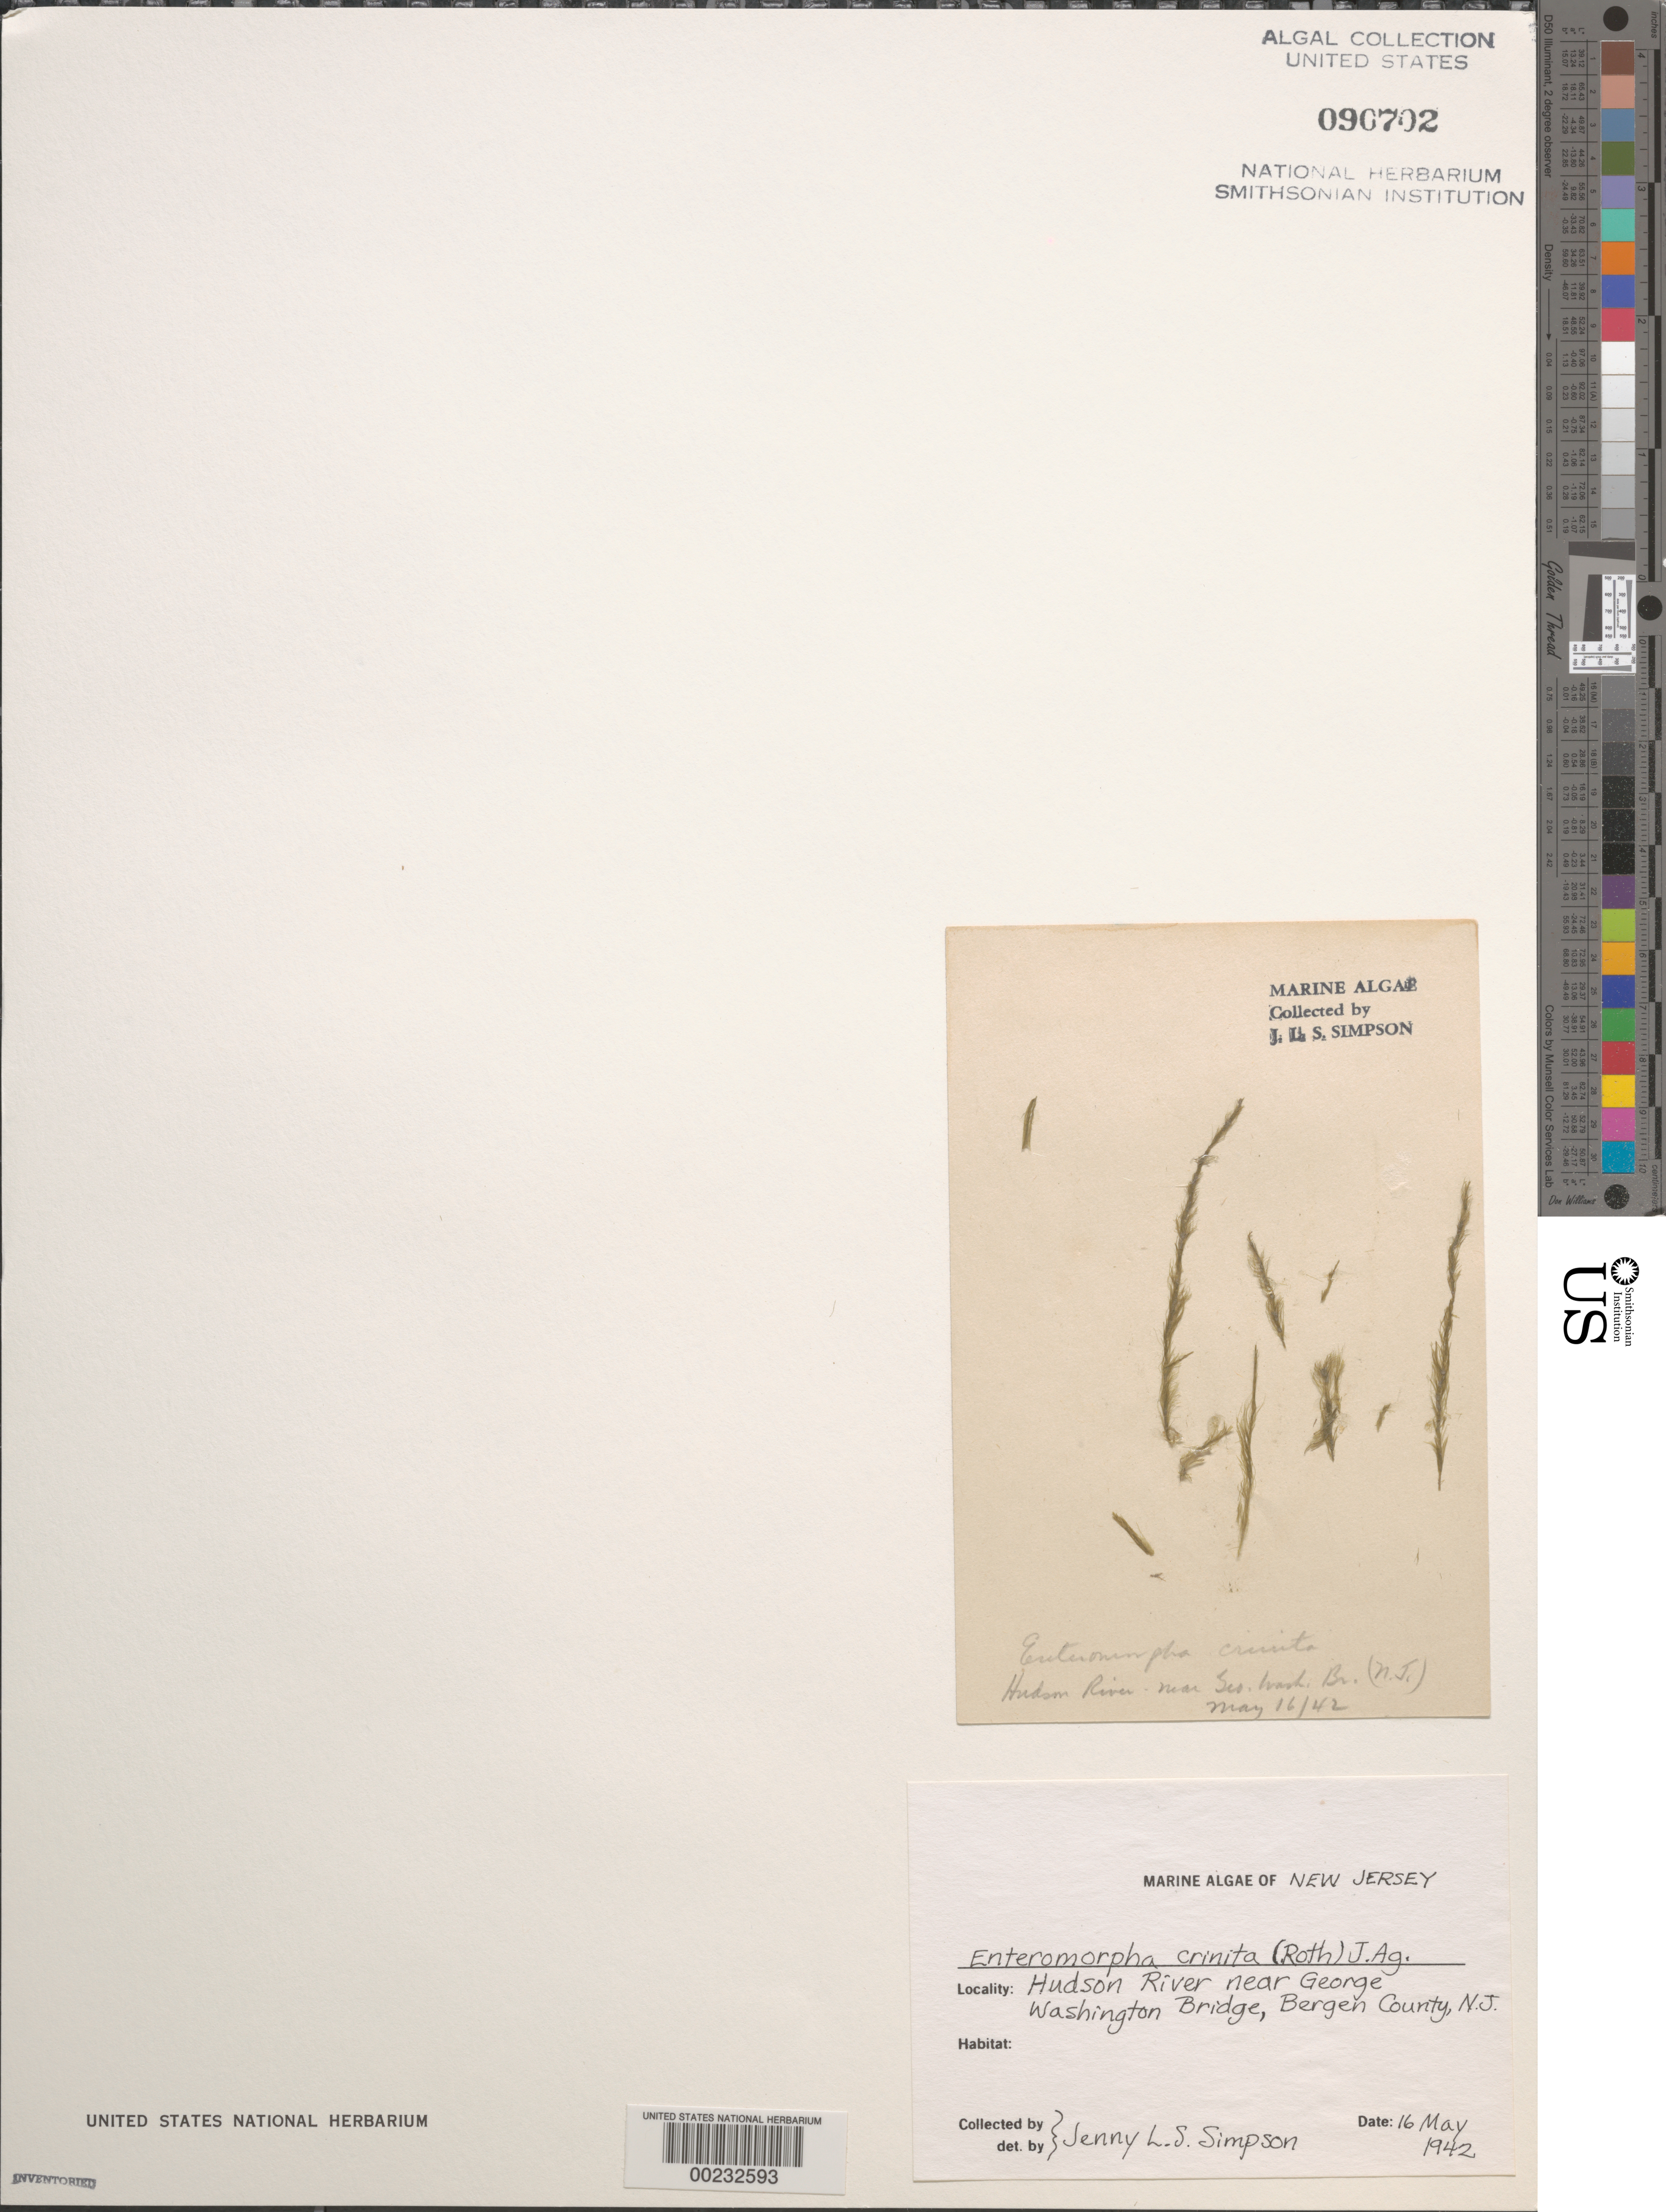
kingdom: Plantae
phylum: Chlorophyta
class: Ulvophyceae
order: Ulvales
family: Ulvaceae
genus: Ulva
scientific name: Ulva clathrata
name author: (Roth) C. Agardh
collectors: J. Simpson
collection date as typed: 16 May 1942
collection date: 1942-05-16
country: United States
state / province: New Jersey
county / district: Bergen County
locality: Hudson River near George Washington Bridge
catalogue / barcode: US 90702